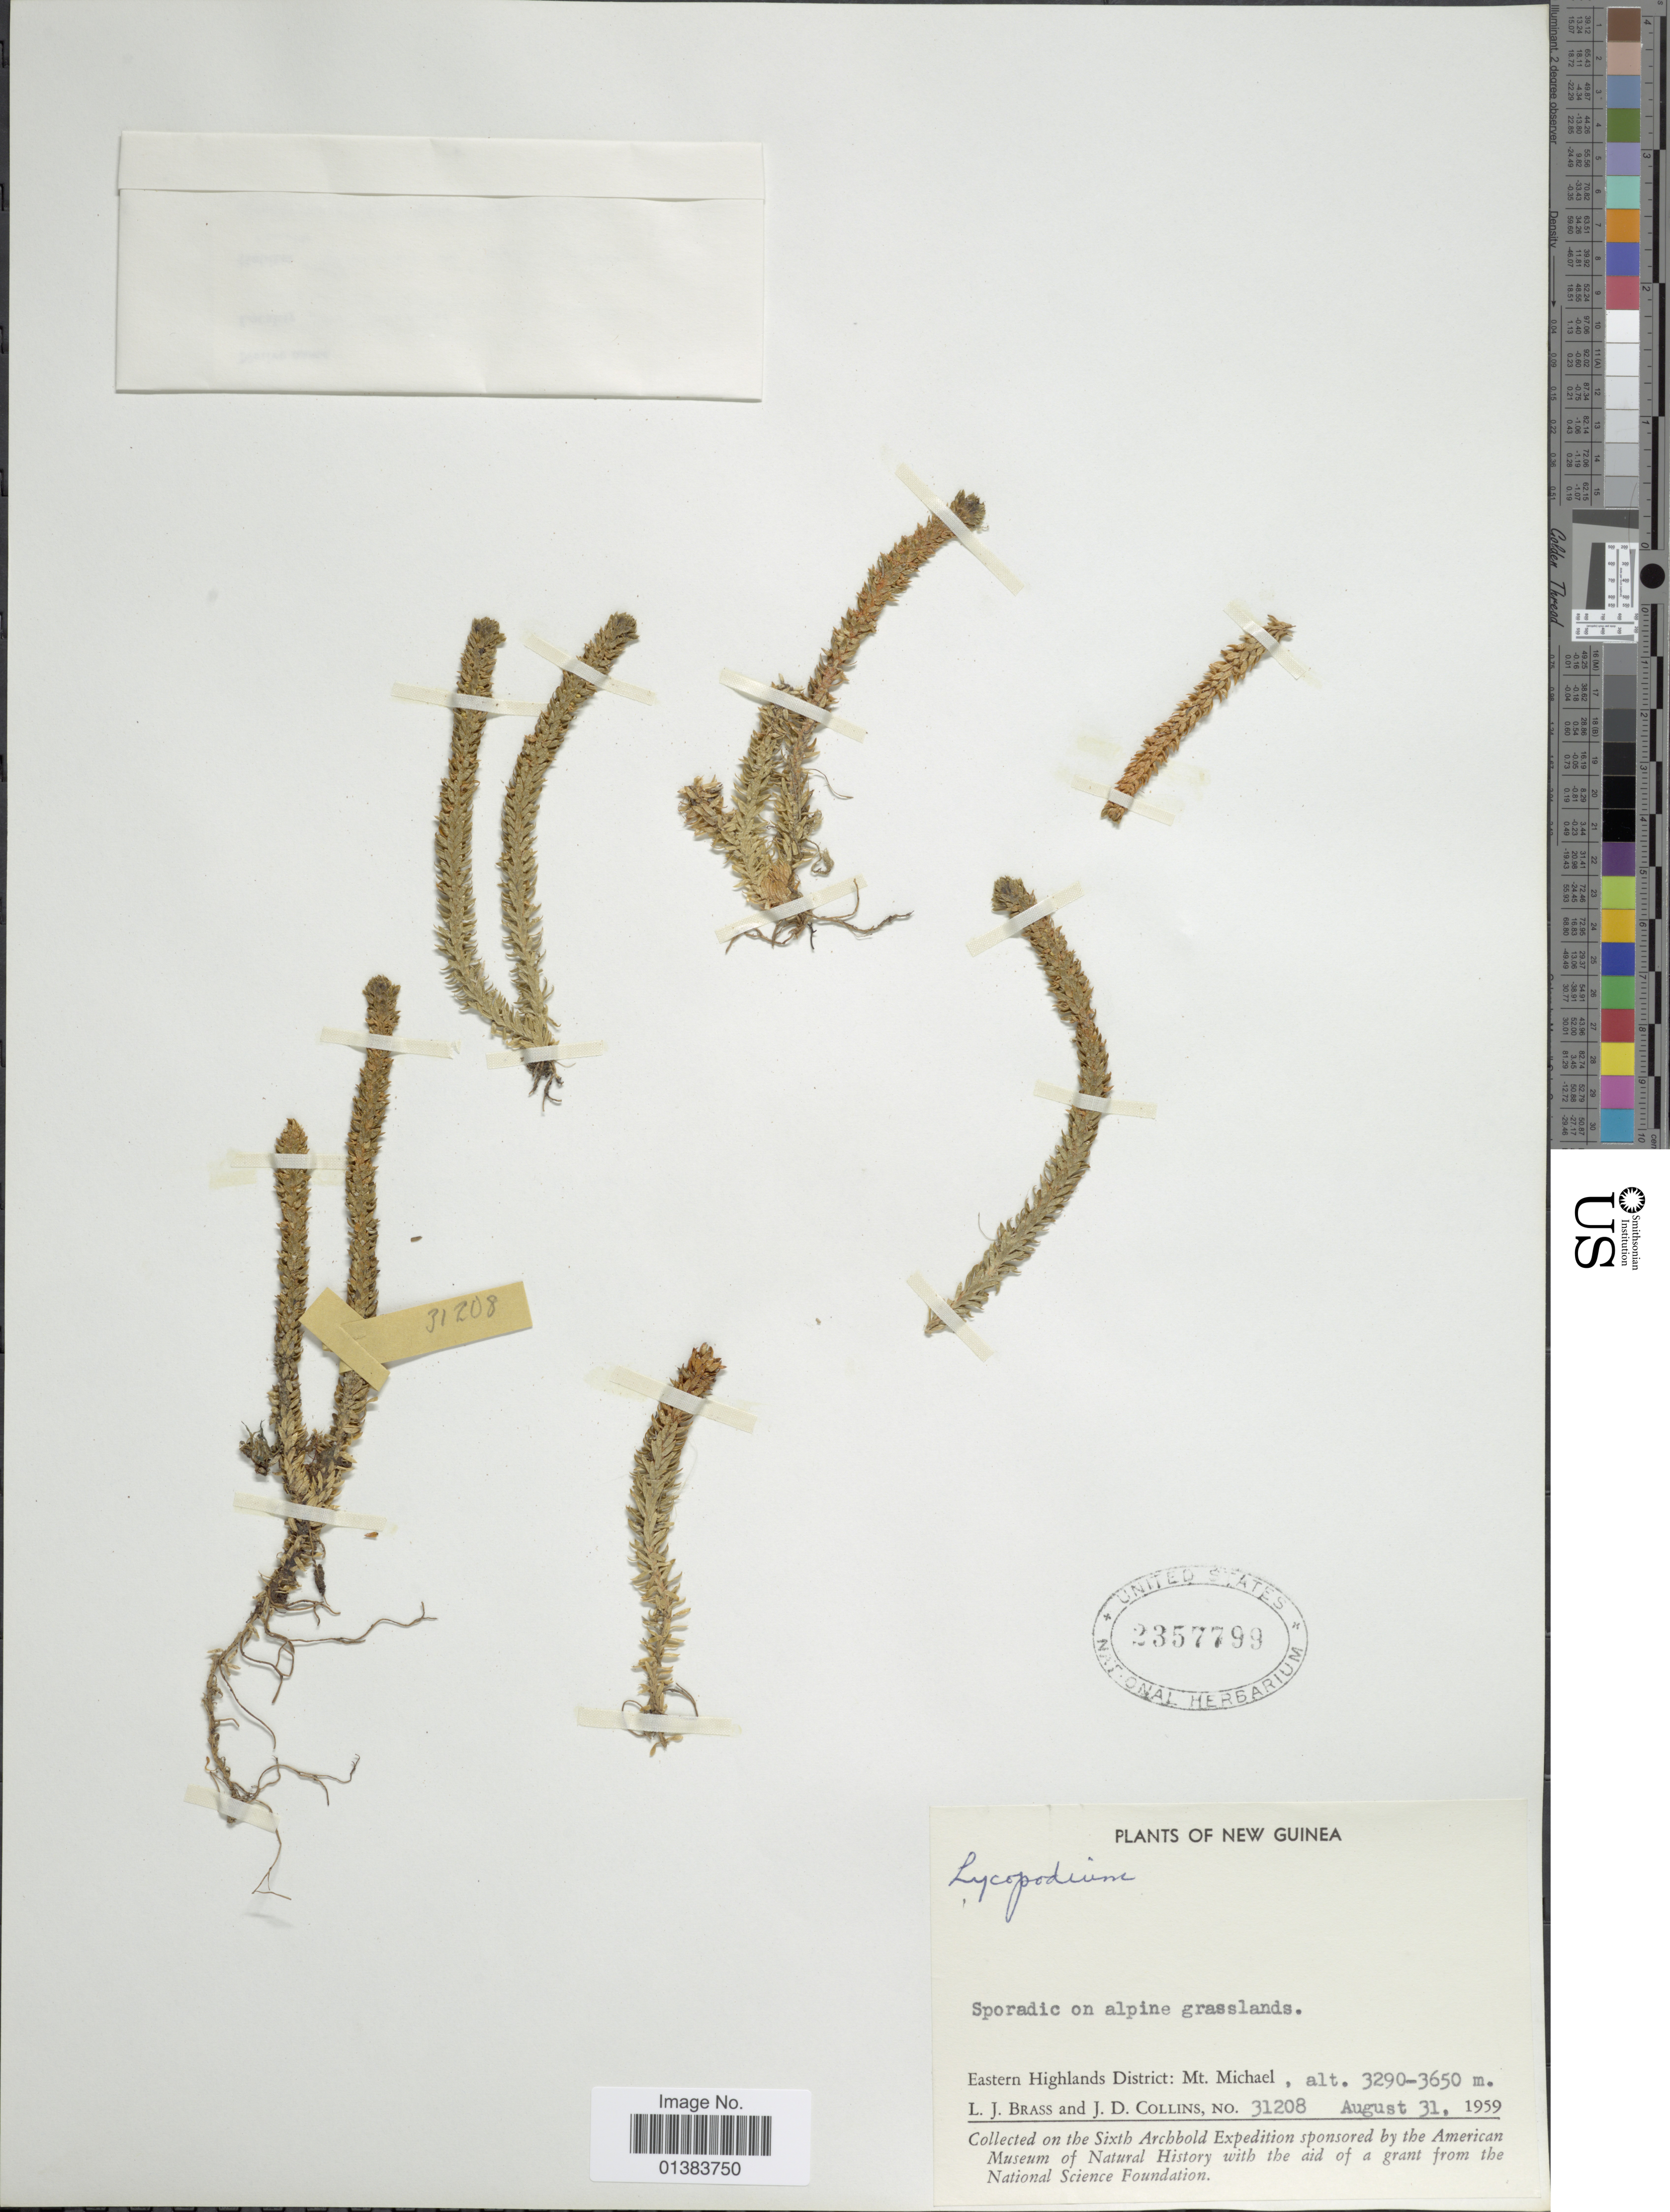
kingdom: Plantae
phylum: Tracheophyta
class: Lycopodiopsida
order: Lycopodiales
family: Lycopodiaceae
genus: Huperzia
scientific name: Huperzia selago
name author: (L.) Bernh. ex Schrank & Mart.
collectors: L. J. Brass & J. Collins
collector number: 31208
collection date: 1959-08-31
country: Papua New Guinea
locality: Eastern Highlands District: Mt. Michael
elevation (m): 3290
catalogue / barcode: US 2357799